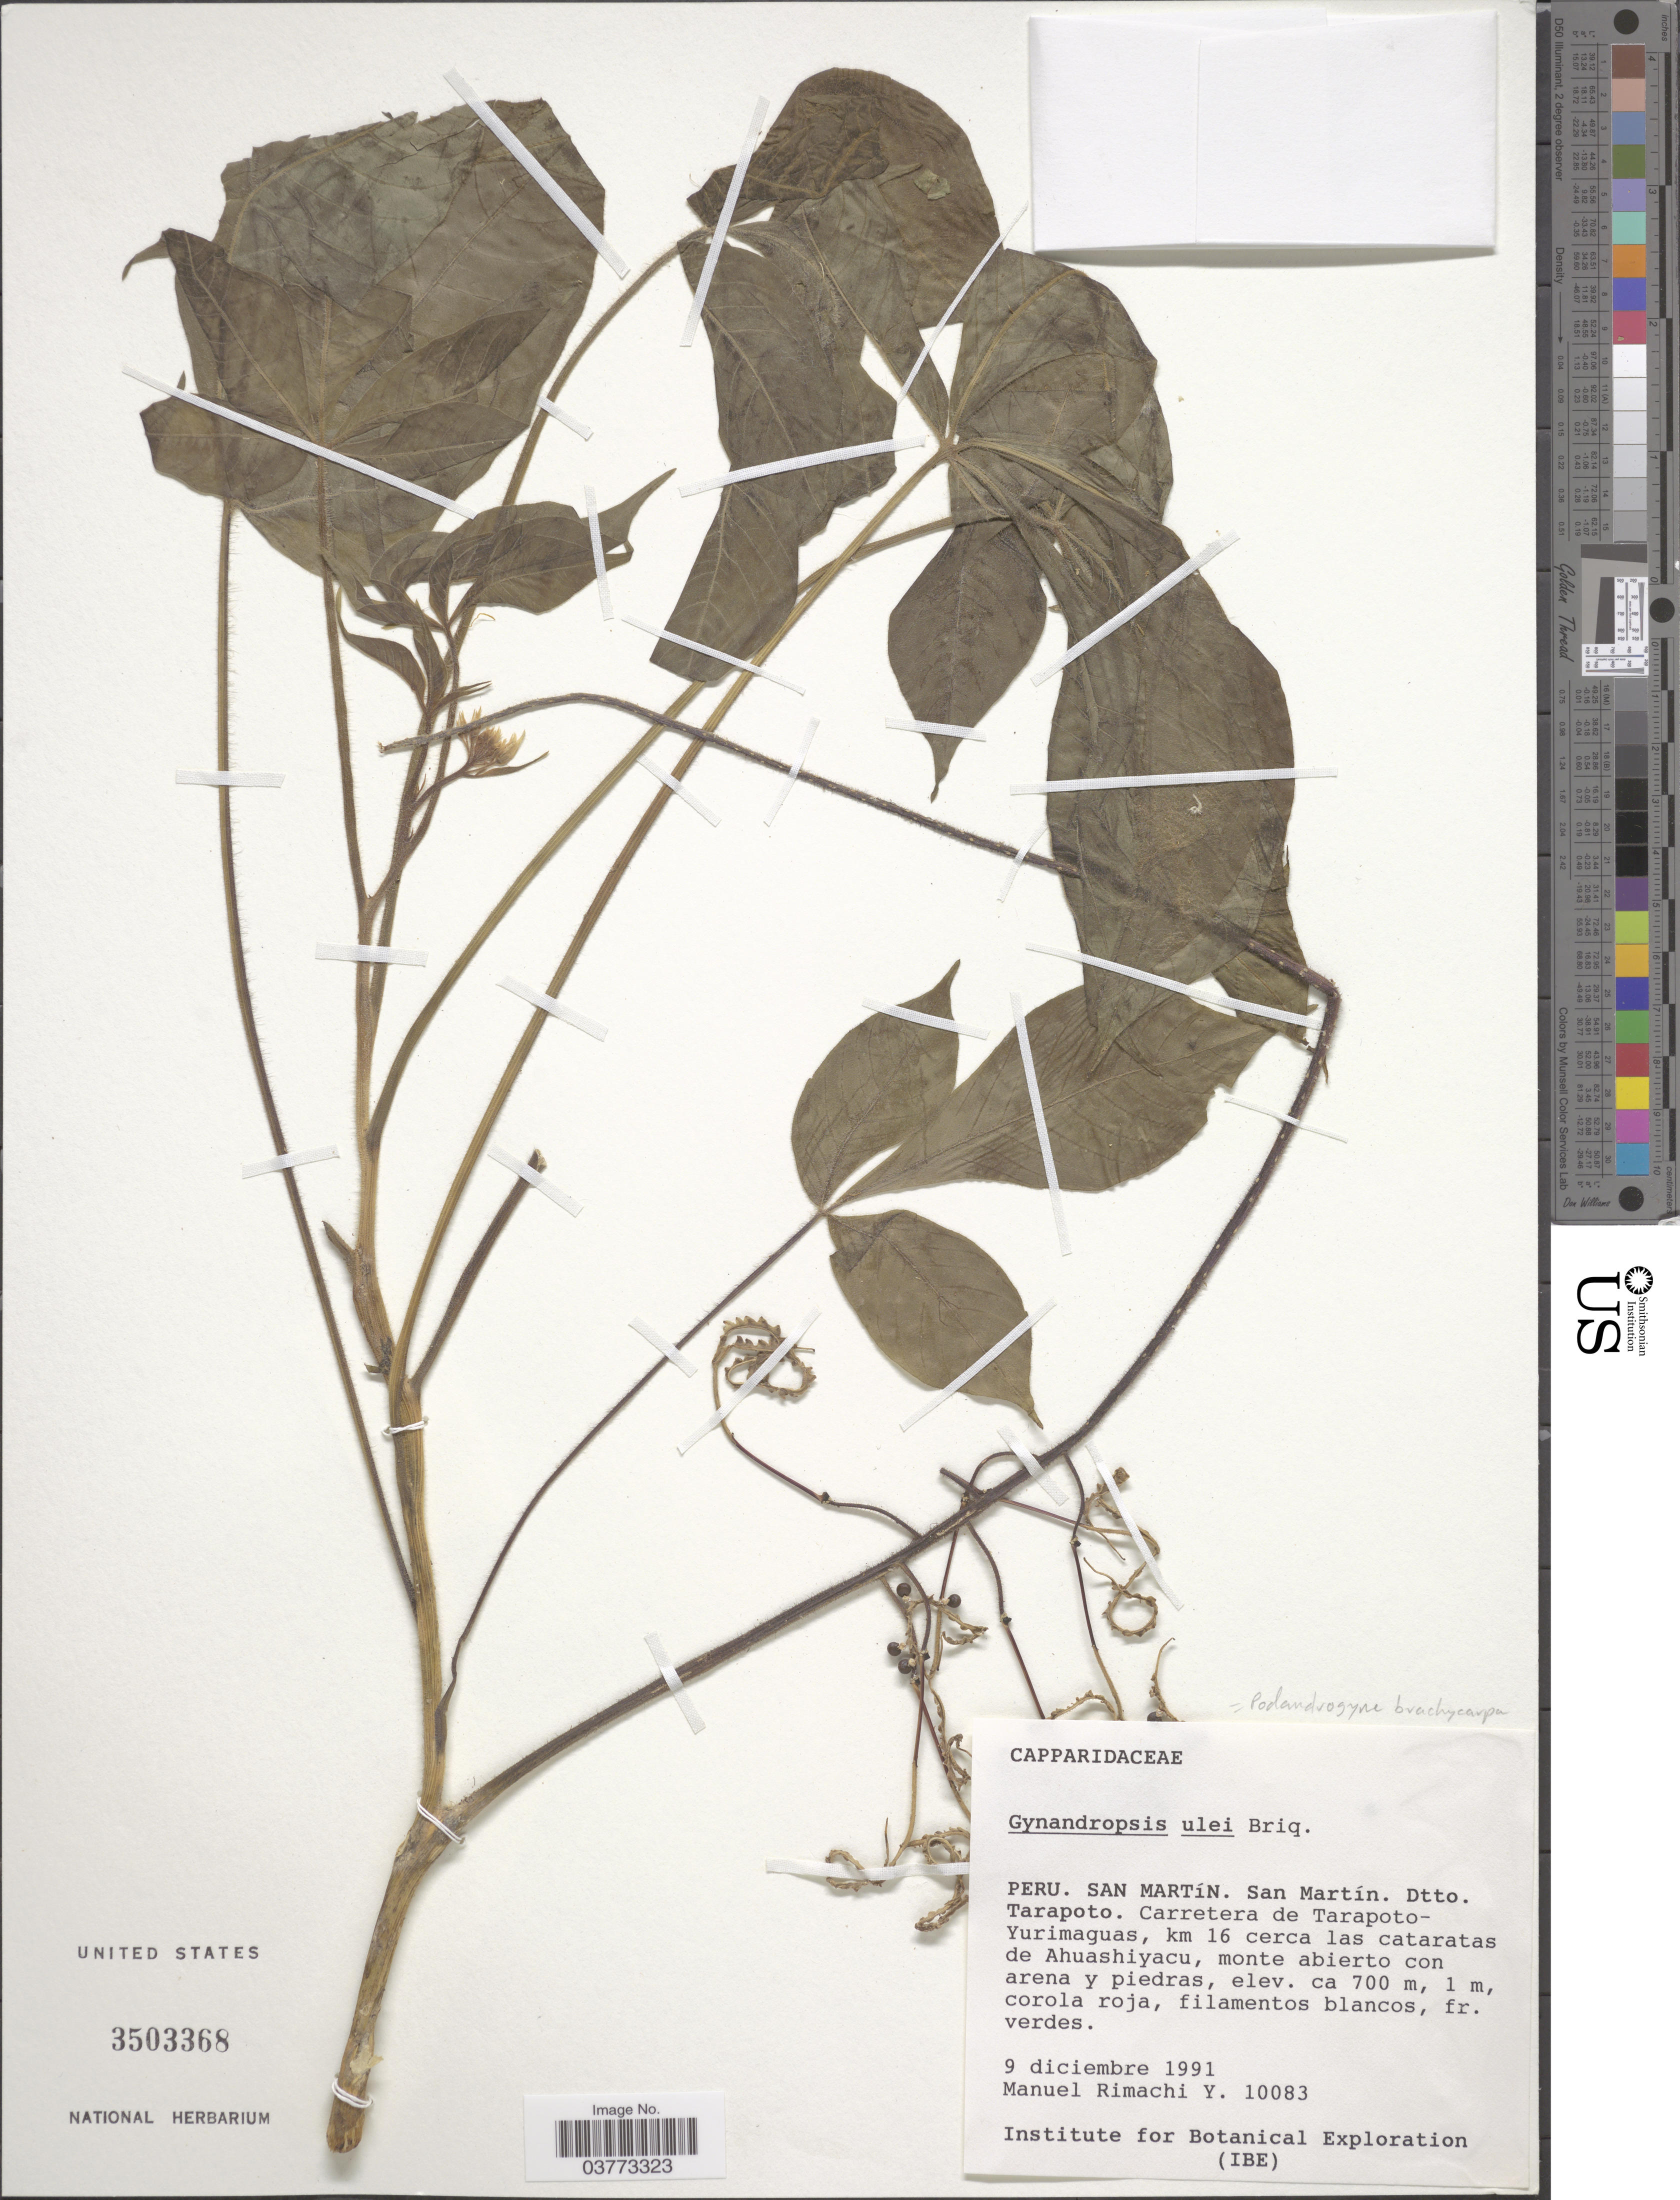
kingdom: Plantae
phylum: Tracheophyta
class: Magnoliopsida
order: Brassicales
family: Cleomaceae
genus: Podandrogyne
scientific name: Podandrogyne brachycarpa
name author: (DC.) Woodson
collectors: M. Rimachi Y.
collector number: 10083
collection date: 1991-12-09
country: Peru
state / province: San Martín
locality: Dtto. Tarapoto. Carretera de Tarapoto-Yurimaguas, km 16 cerca las cataratas de Ahuashiyacu.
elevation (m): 700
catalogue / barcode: US 3503368